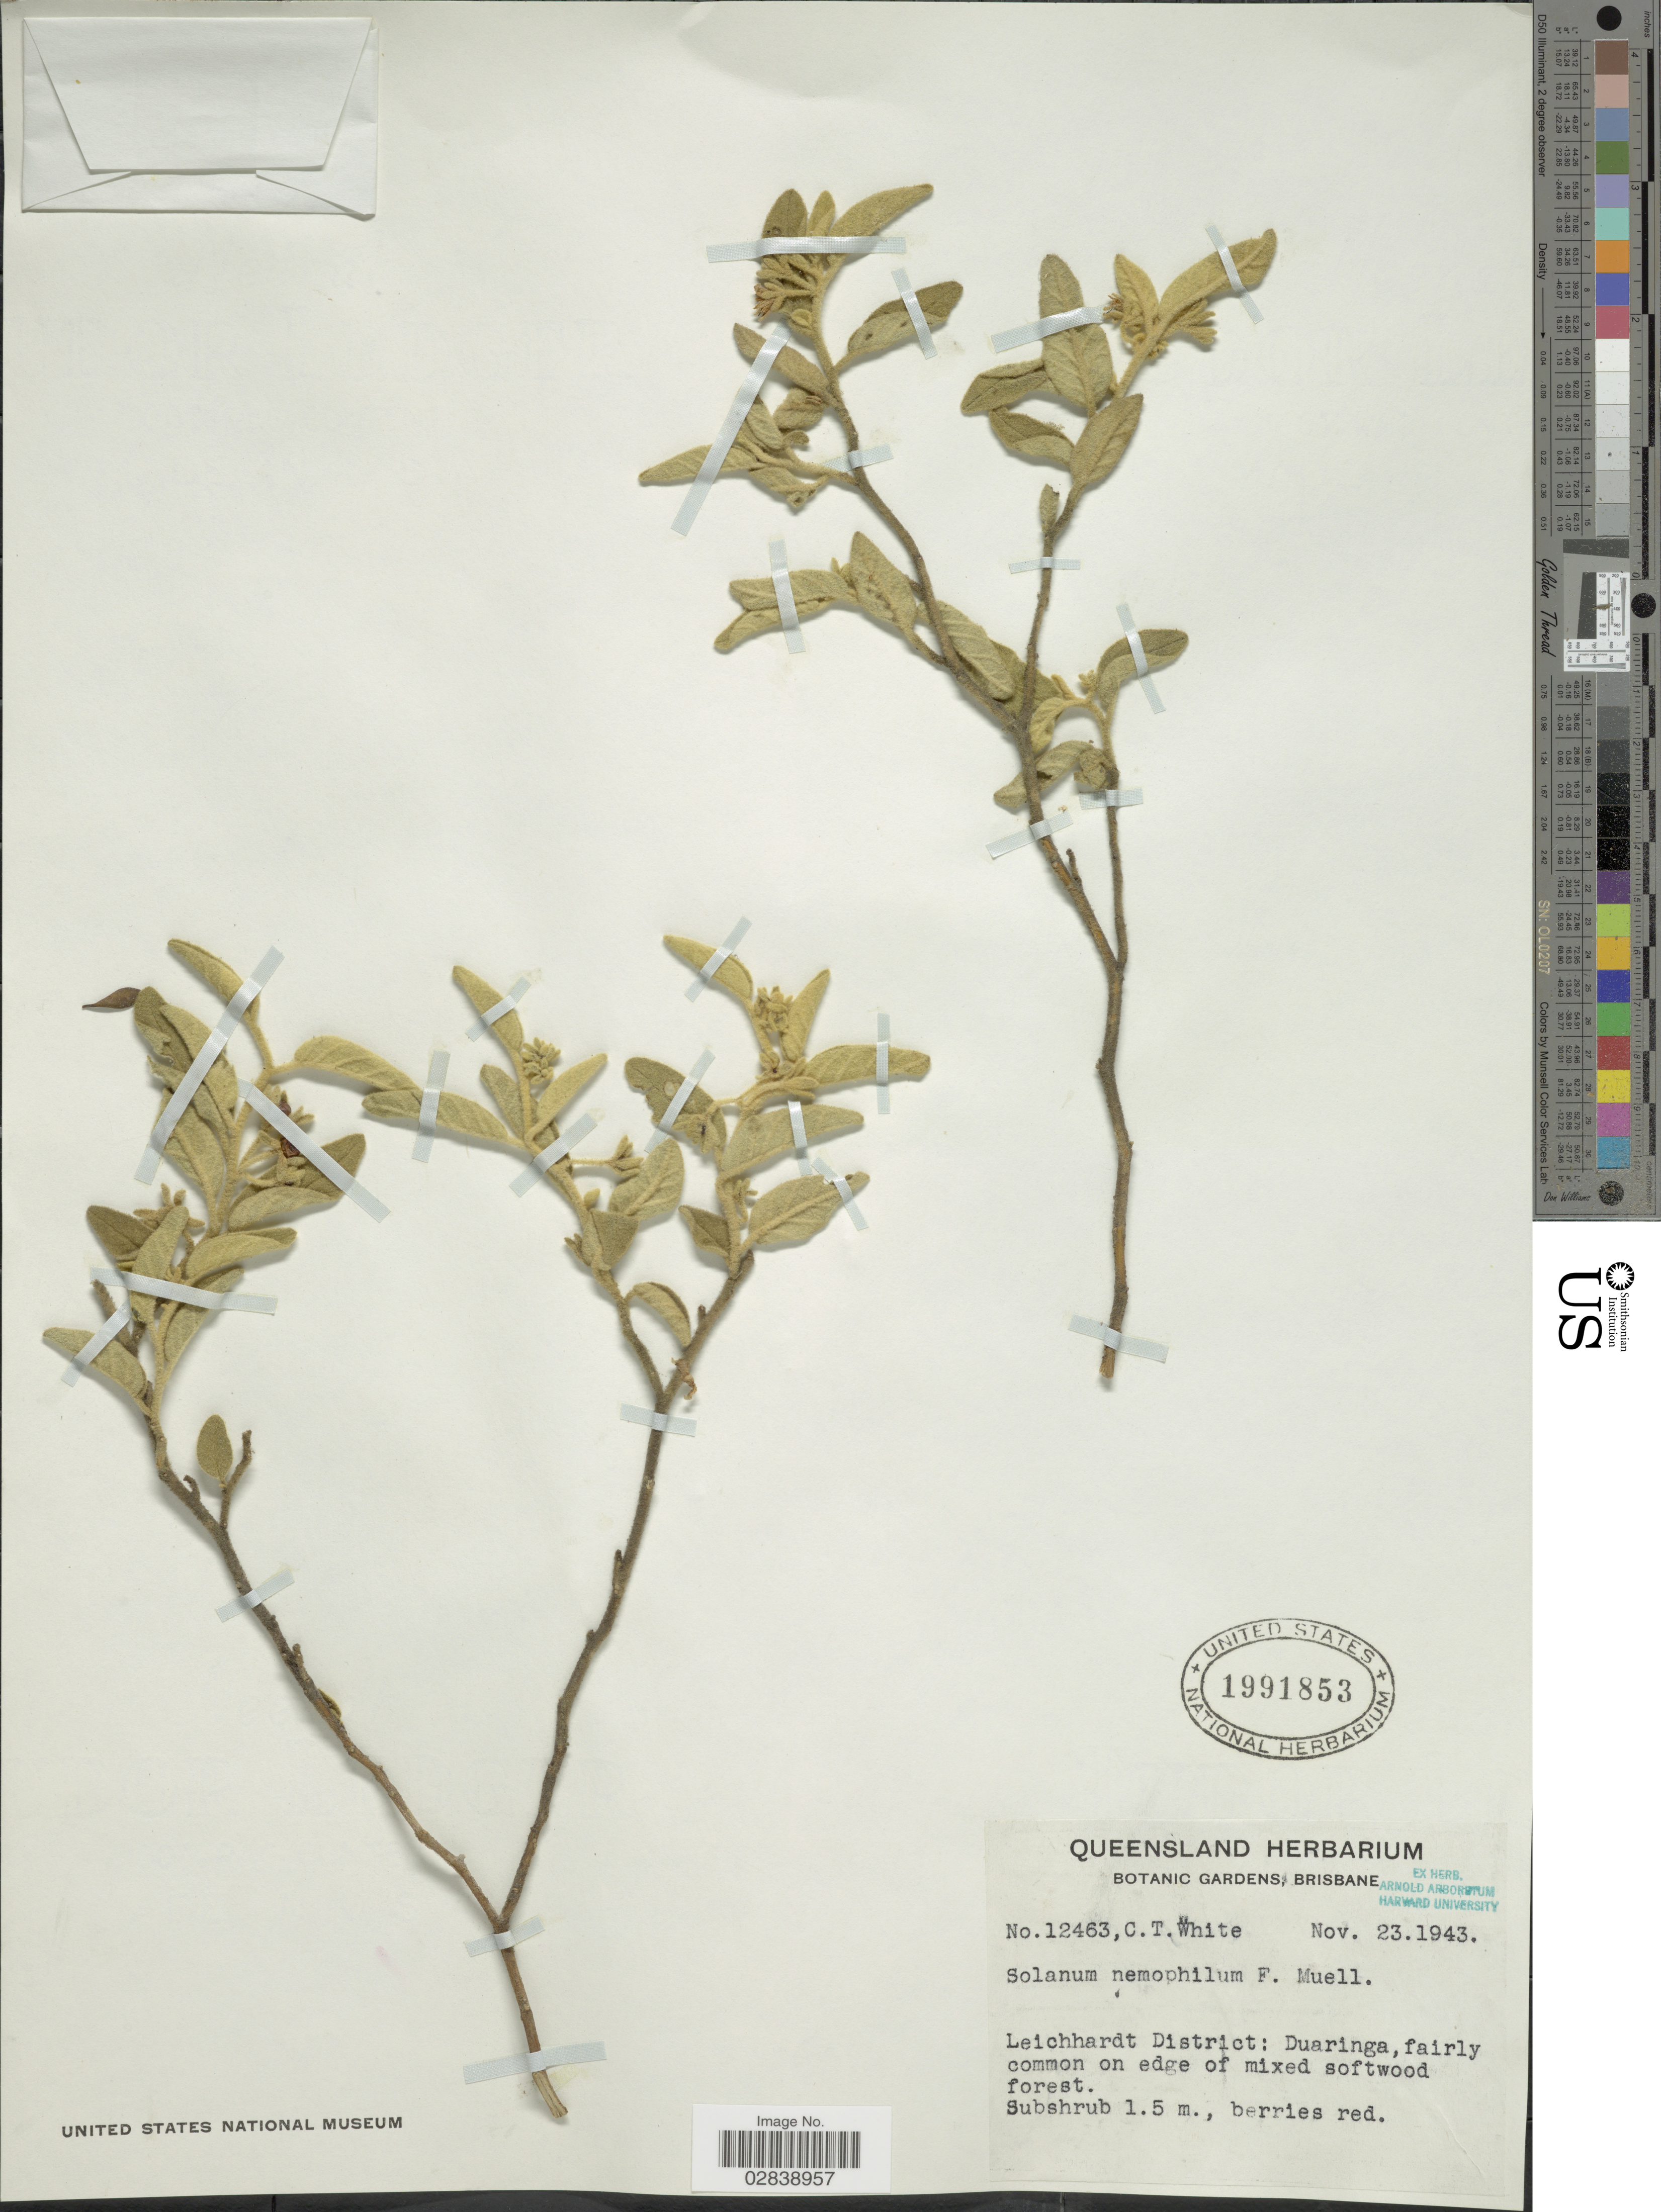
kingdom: Plantae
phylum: Tracheophyta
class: Magnoliopsida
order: Solanales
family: Solanaceae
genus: Solanum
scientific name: Solanum nemophilum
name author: F. Muell.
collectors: C. T. White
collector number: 12463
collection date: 1943-11-23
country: Australia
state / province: Queensland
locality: Leichhardt District: Duaringa, fairly common on edge of mixed softwood forest.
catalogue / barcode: US 1991853